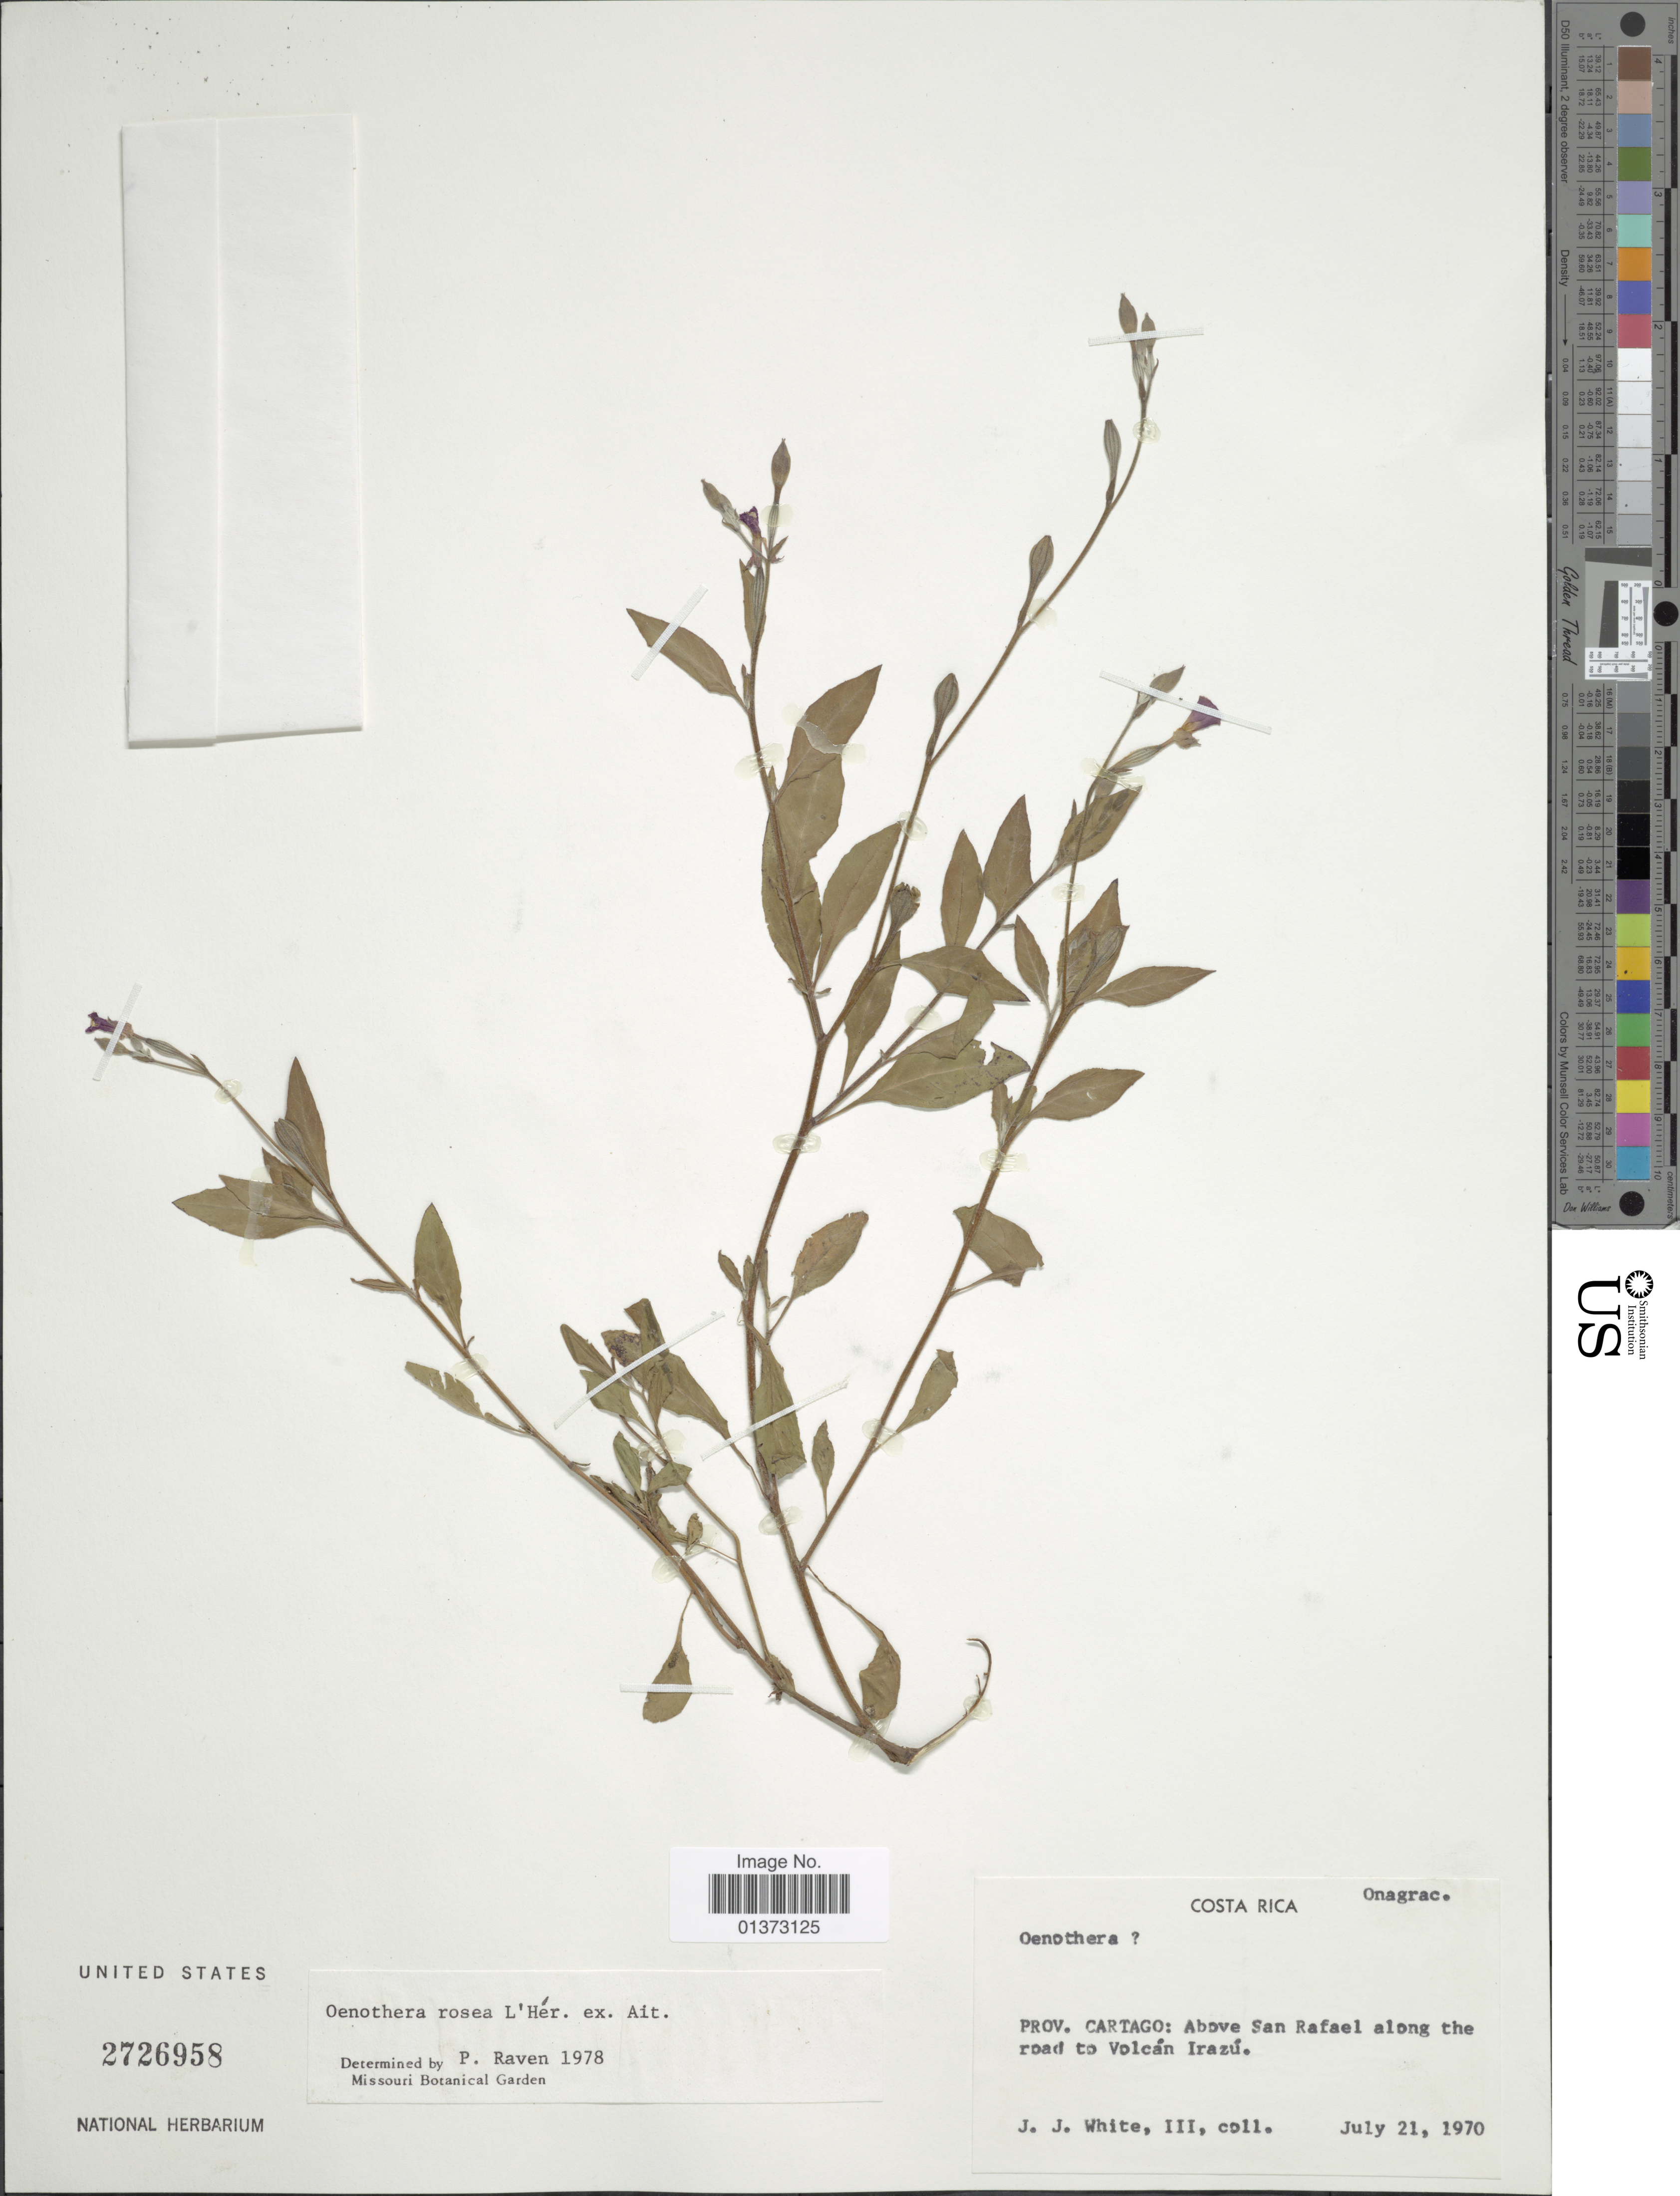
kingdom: Plantae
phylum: Tracheophyta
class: Magnoliopsida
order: Myrtales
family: Onagraceae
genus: Oenothera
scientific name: Oenothera rosea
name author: L'Hér. ex Aiton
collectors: J. J. White III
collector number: III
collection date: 1970-07-21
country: Costa Rica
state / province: Cartago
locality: Above San Rafael along the road to Volcán Irazú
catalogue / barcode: US 2726958